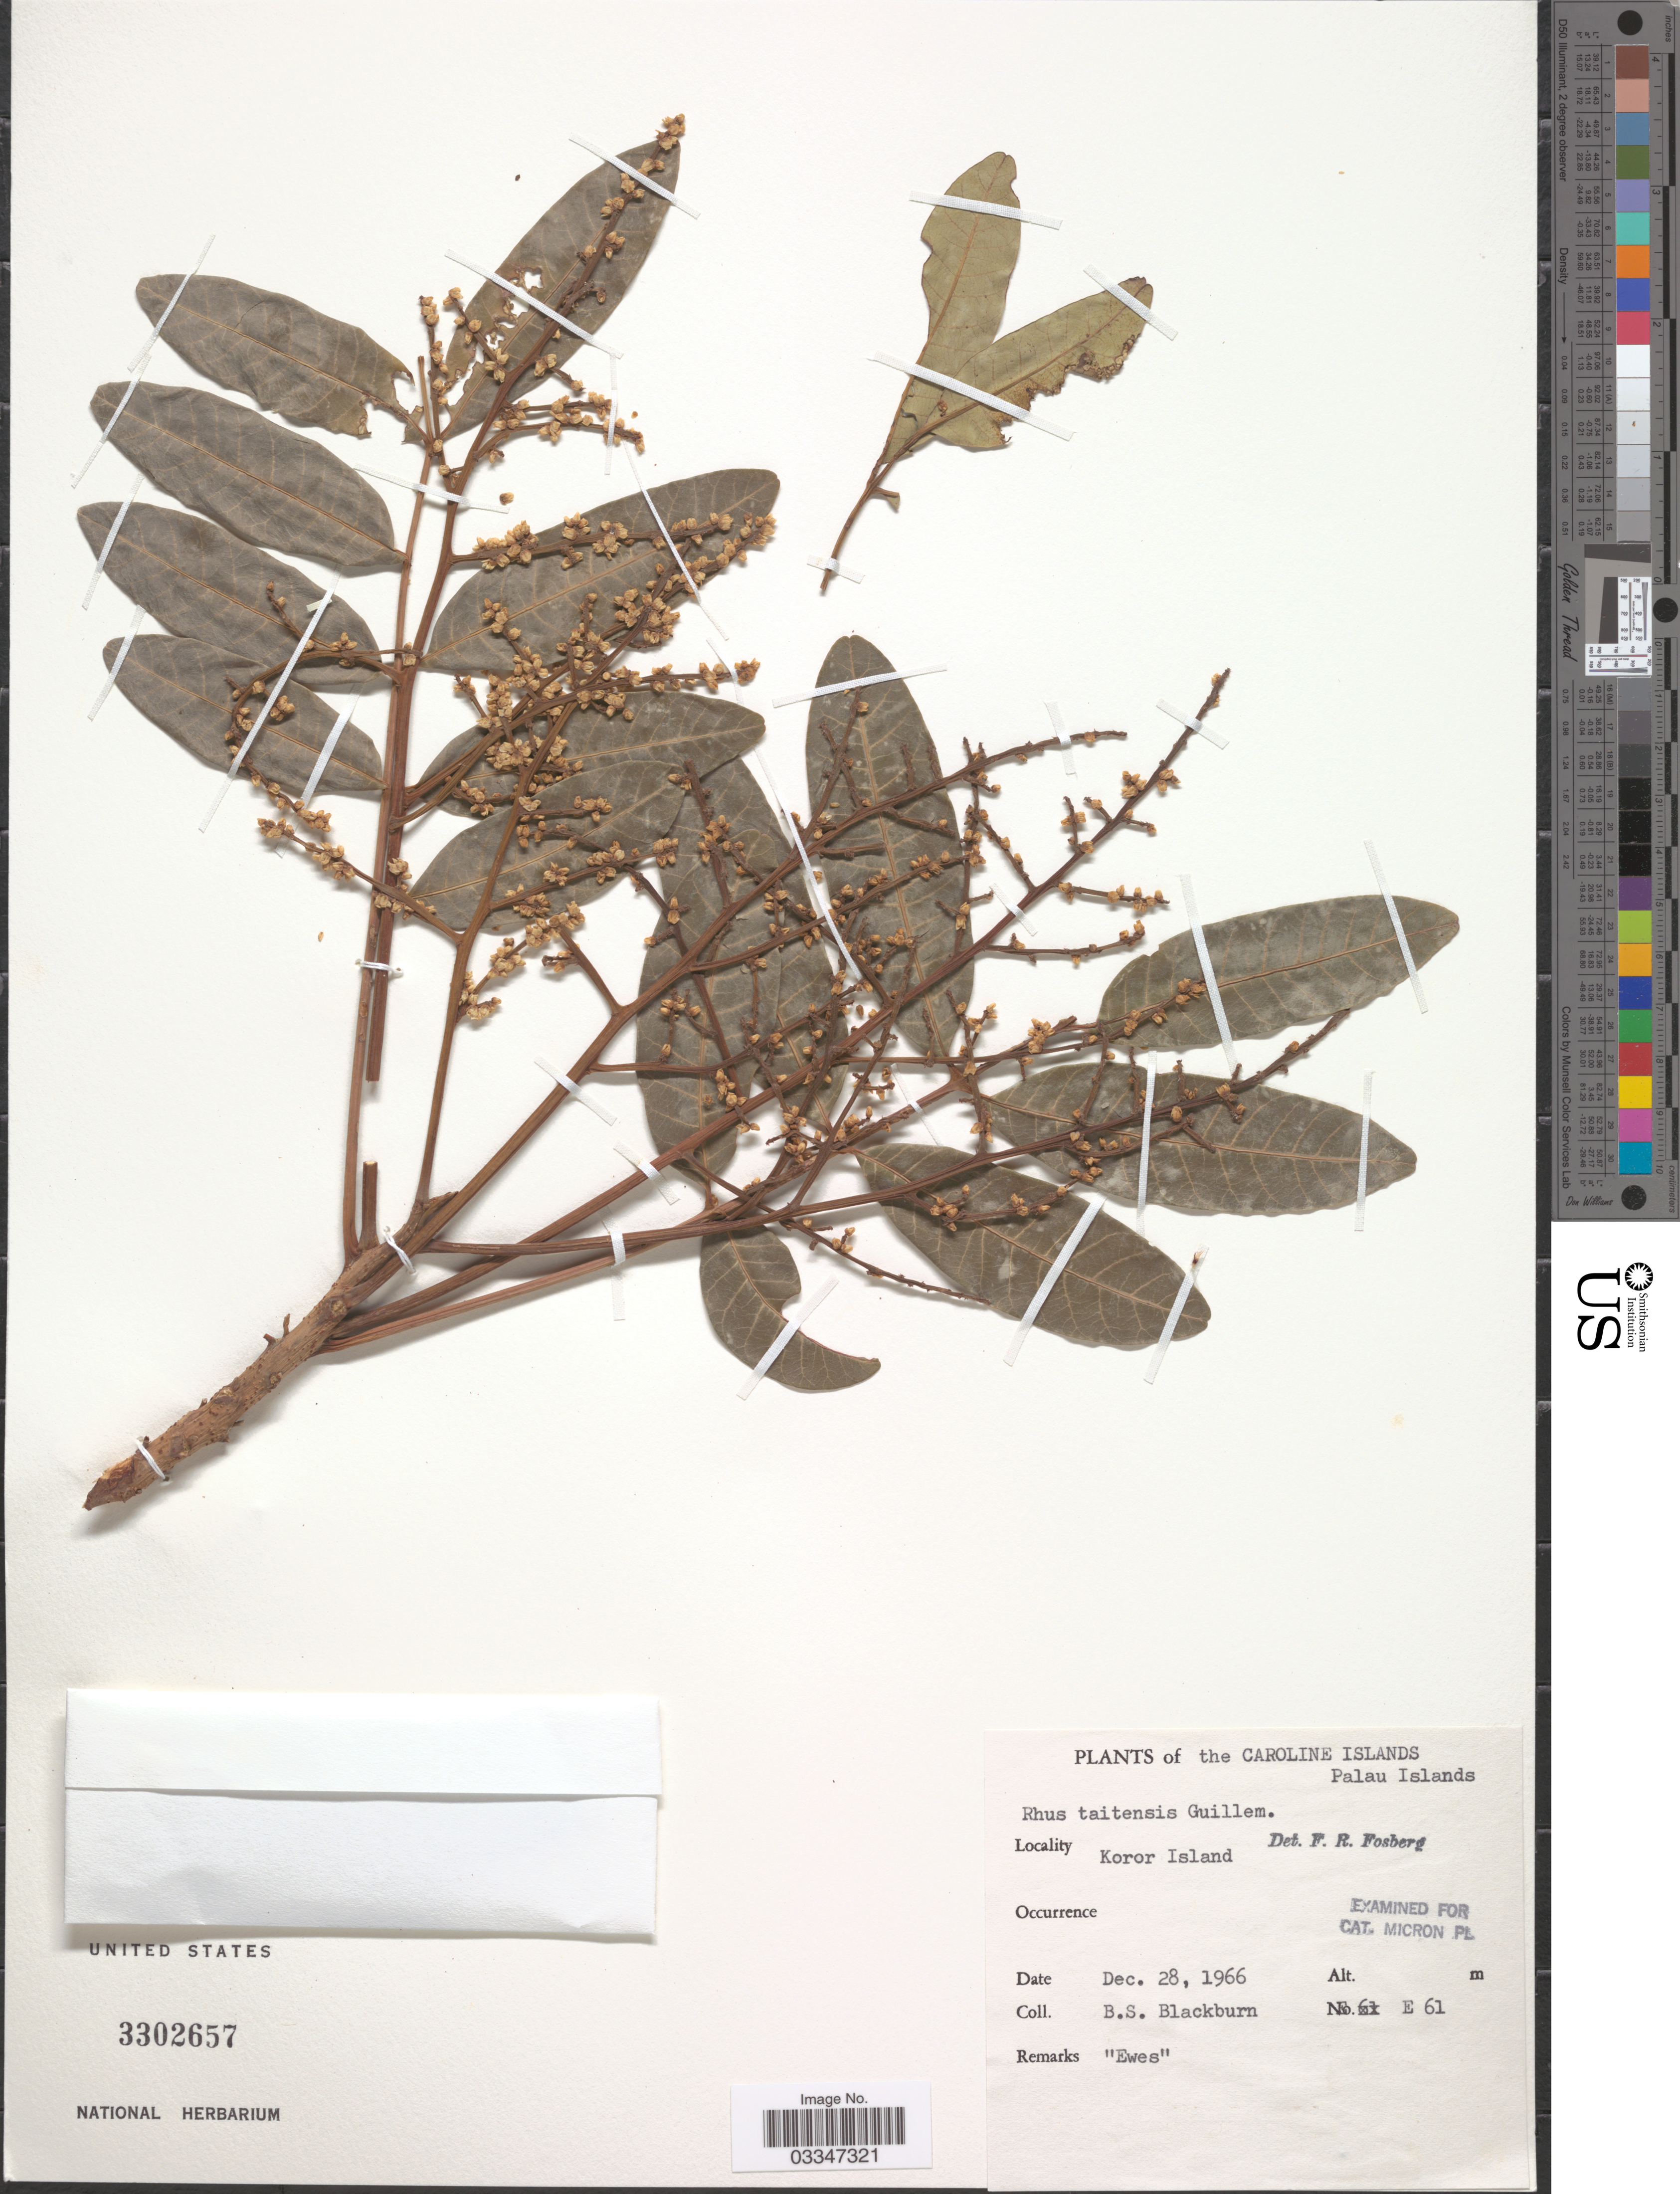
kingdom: Plantae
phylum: Tracheophyta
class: Magnoliopsida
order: Sapindales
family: Anacardiaceae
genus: Rhus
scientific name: Rhus taitensis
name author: Guill.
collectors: B. S. Blackburn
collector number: E61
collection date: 1966-12-28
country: Palau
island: Oreor [Koror]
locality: The Caroline Islands. Palau Islands. Koror Island.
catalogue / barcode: US 3302657